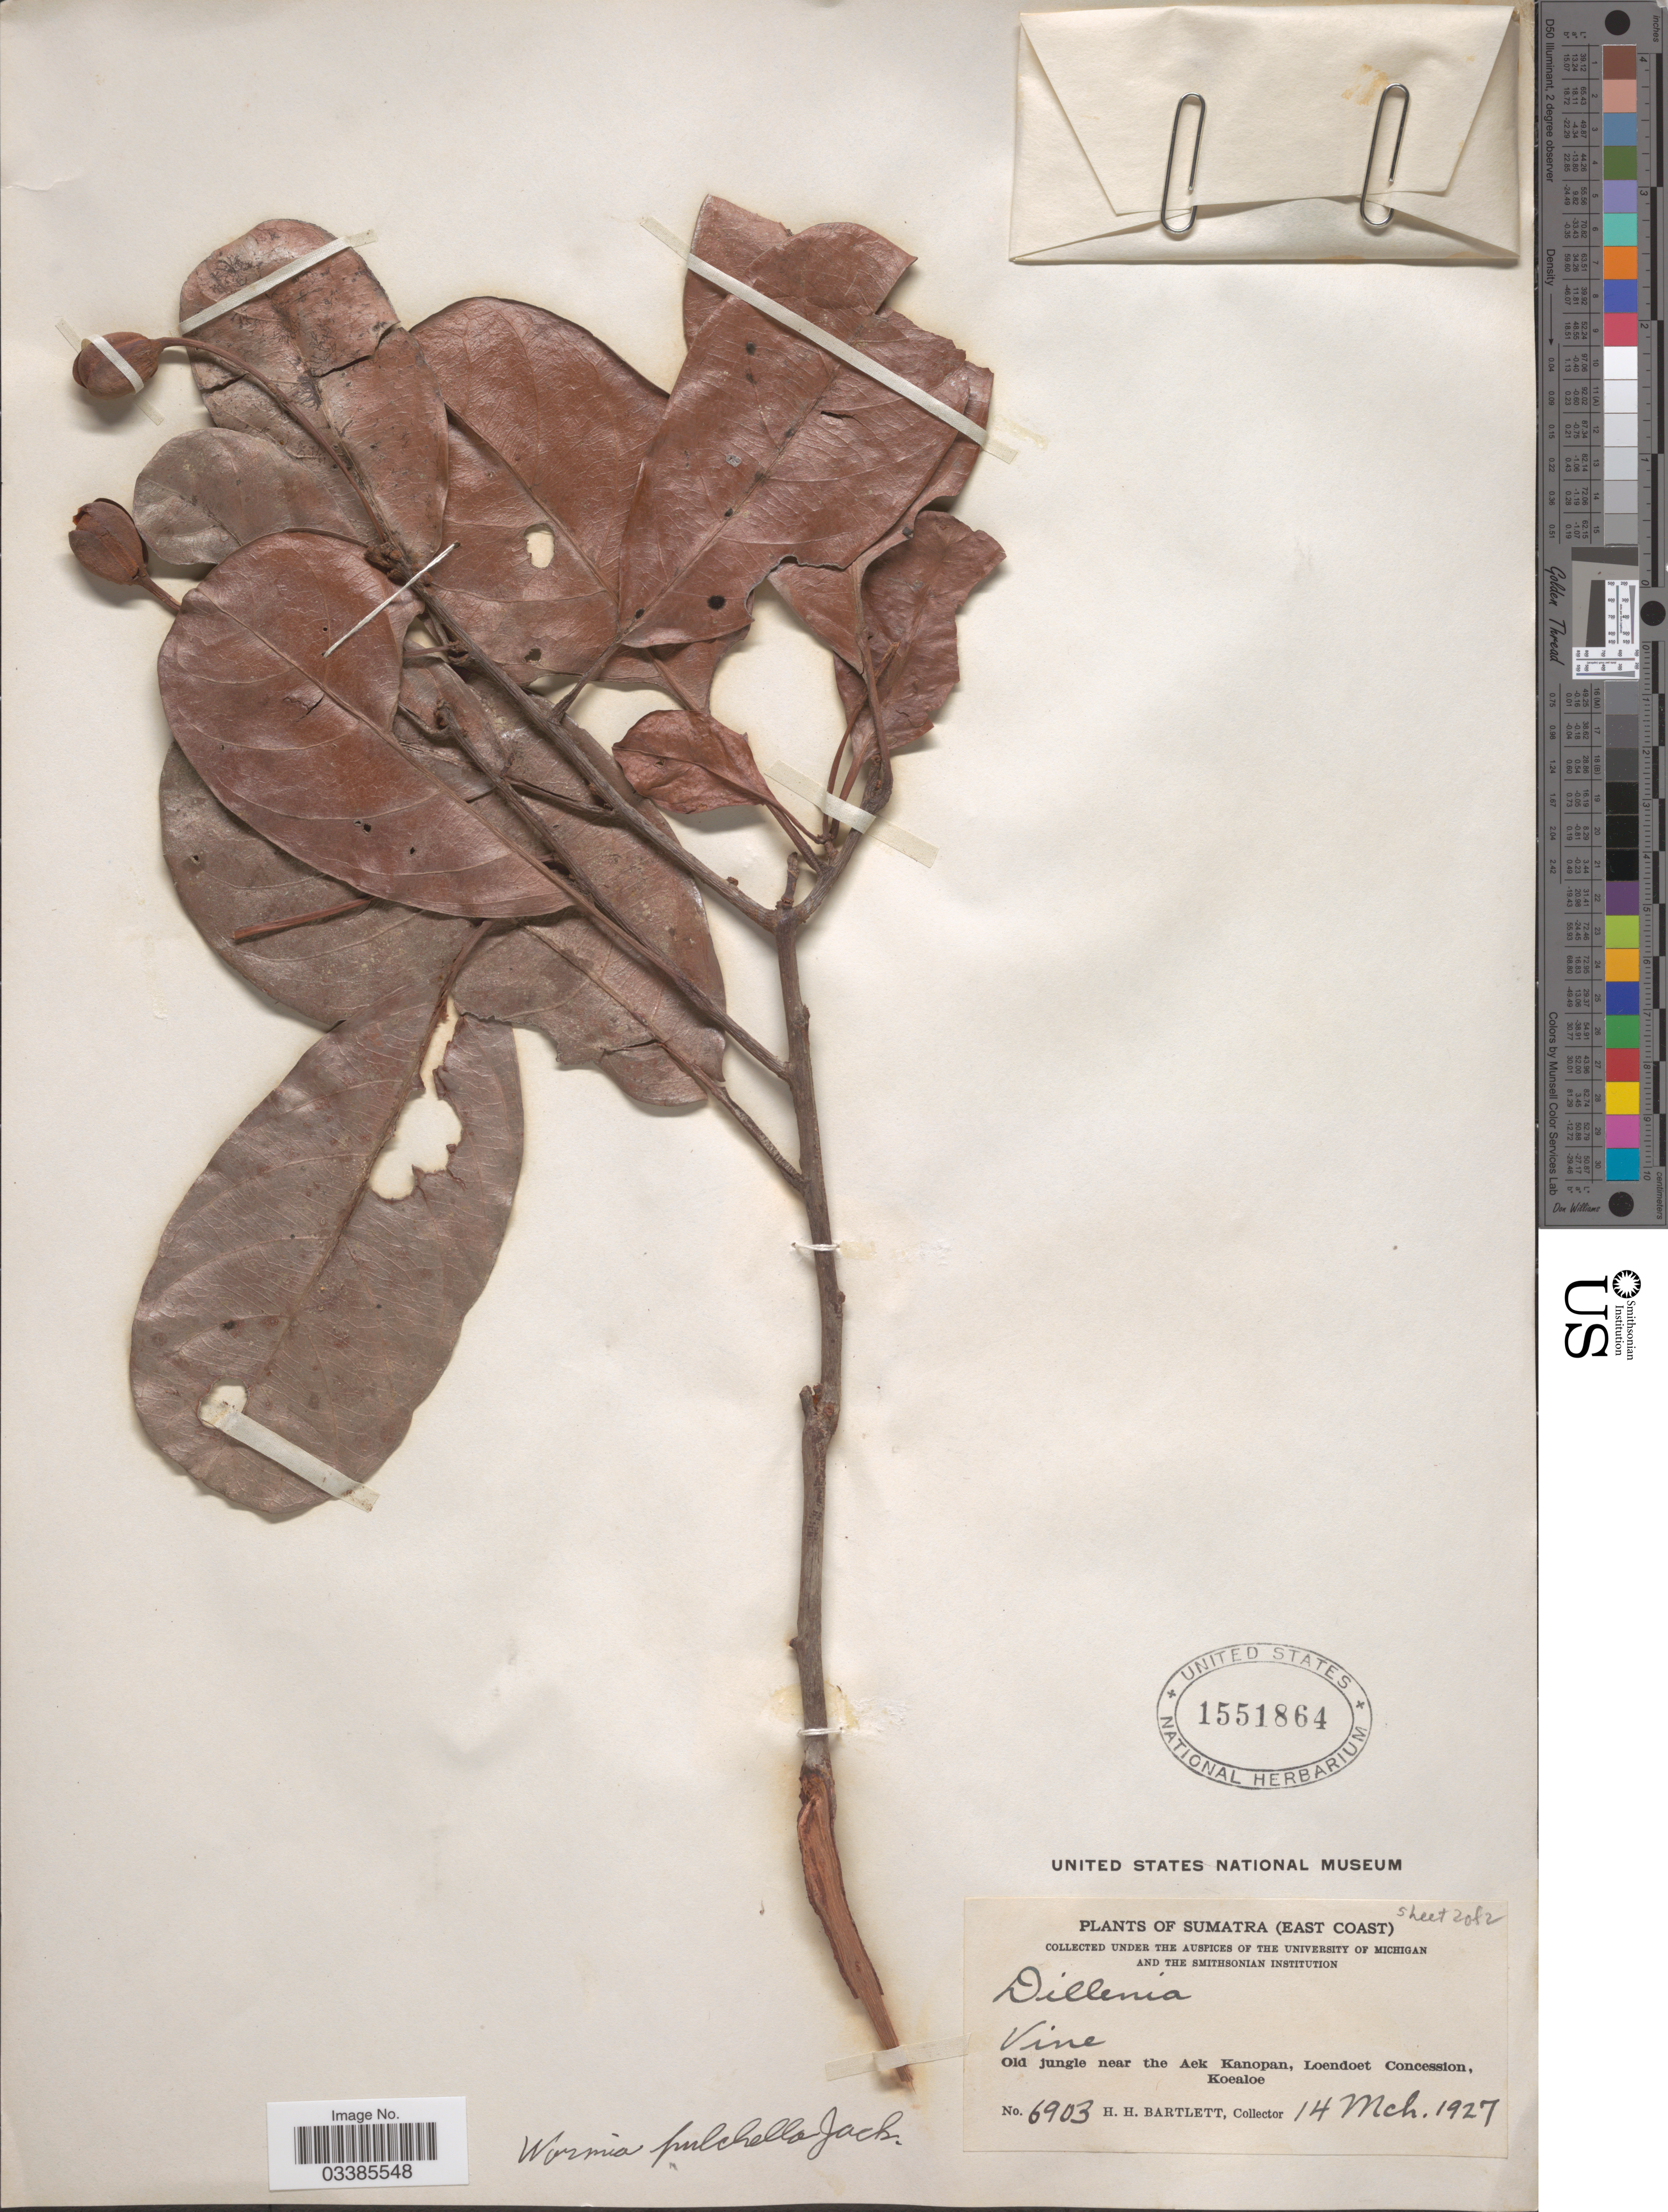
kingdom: Plantae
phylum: Tracheophyta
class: Magnoliopsida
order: Dilleniales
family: Dilleniaceae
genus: Dillenia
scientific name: Dillenia pulchella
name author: (Jack) Gilg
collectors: H. H. Bartlett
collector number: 6903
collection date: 1927-03-14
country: Indonesia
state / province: Sumatra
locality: East Coast. Old jungle near the Aek Kanopan, Loendoet Concession, Koealoe.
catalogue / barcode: US 1551864